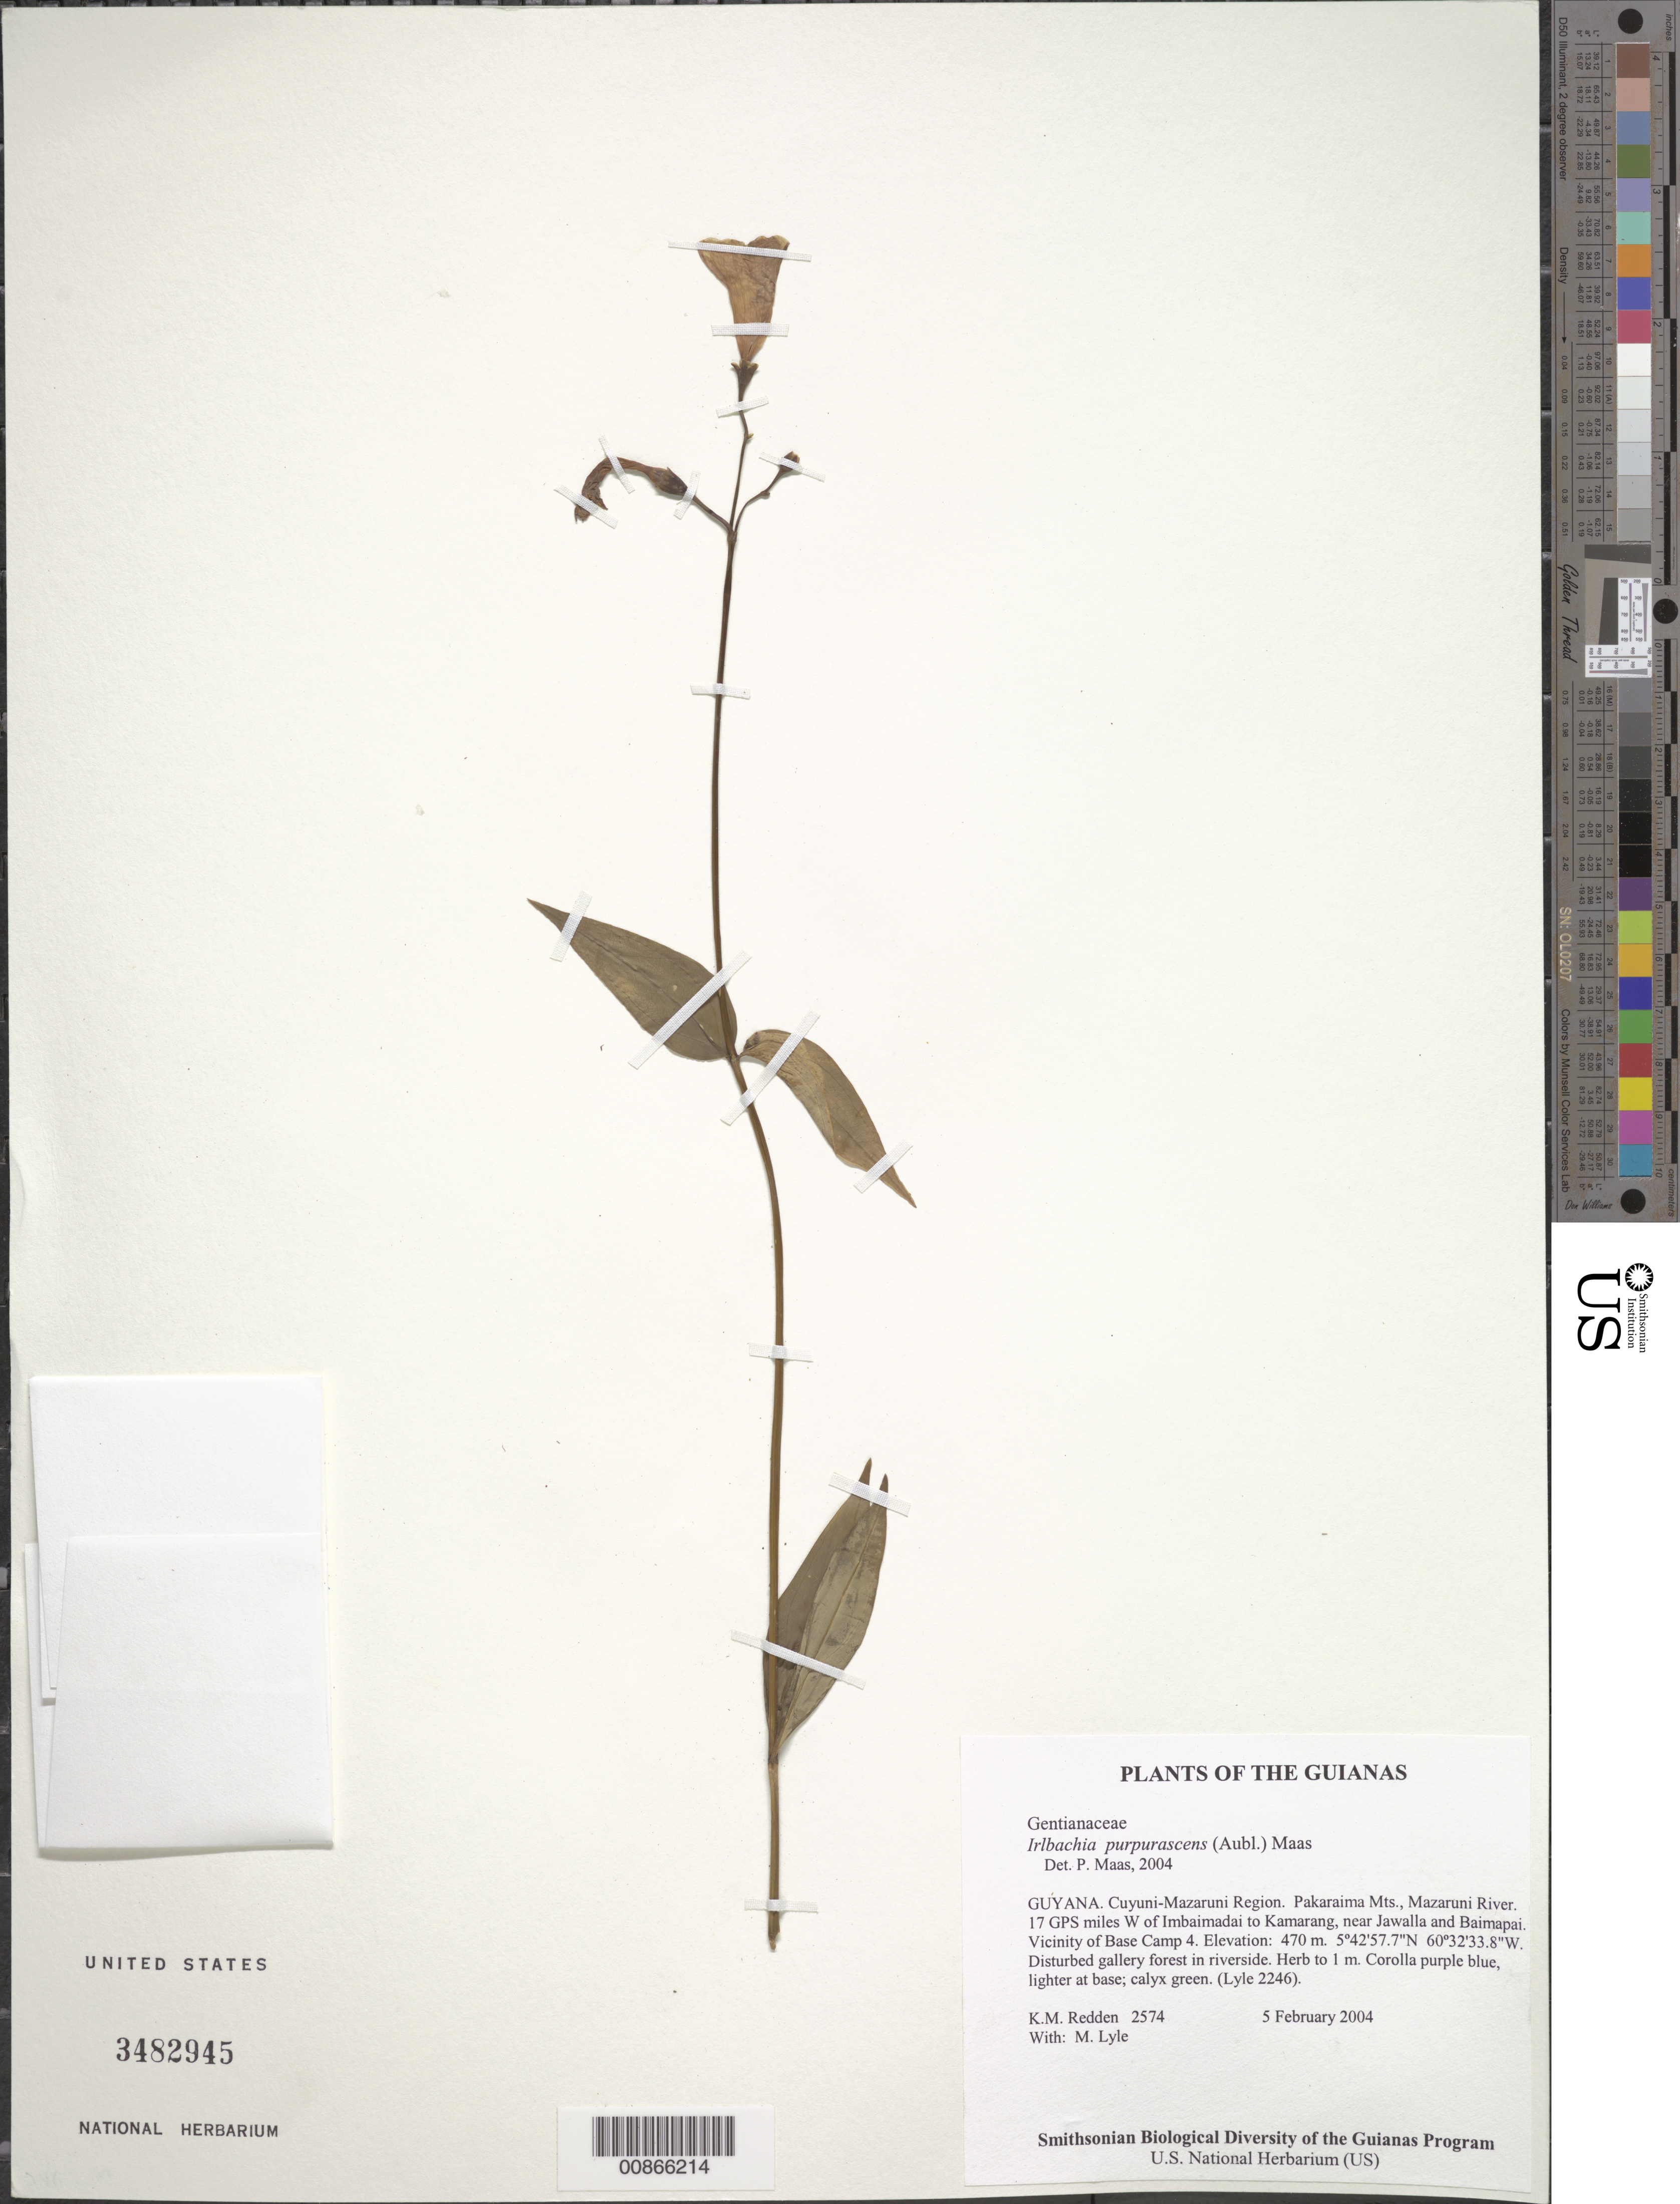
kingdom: Plantae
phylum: Tracheophyta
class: Magnoliopsida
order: Gentianales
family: Gentianaceae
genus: Irlbachia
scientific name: Irlbachia purpurascens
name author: (Aubl.) Maas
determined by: Maas, Paul J. M.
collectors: K. M. Redden & M. Lyle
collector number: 2574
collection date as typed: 5 February 2004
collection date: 2004-02-05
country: Guyana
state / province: Cuyuni-Mazaruni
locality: Pakaraima Mts., Mazaruni River. 17 GPS miles W of Imbaimadai to Kamarang, near Jawalla and Baimapai. Vicinity of Base Camp 4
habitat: Disturbed gallery forest in riverside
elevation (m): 470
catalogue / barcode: US 3482945